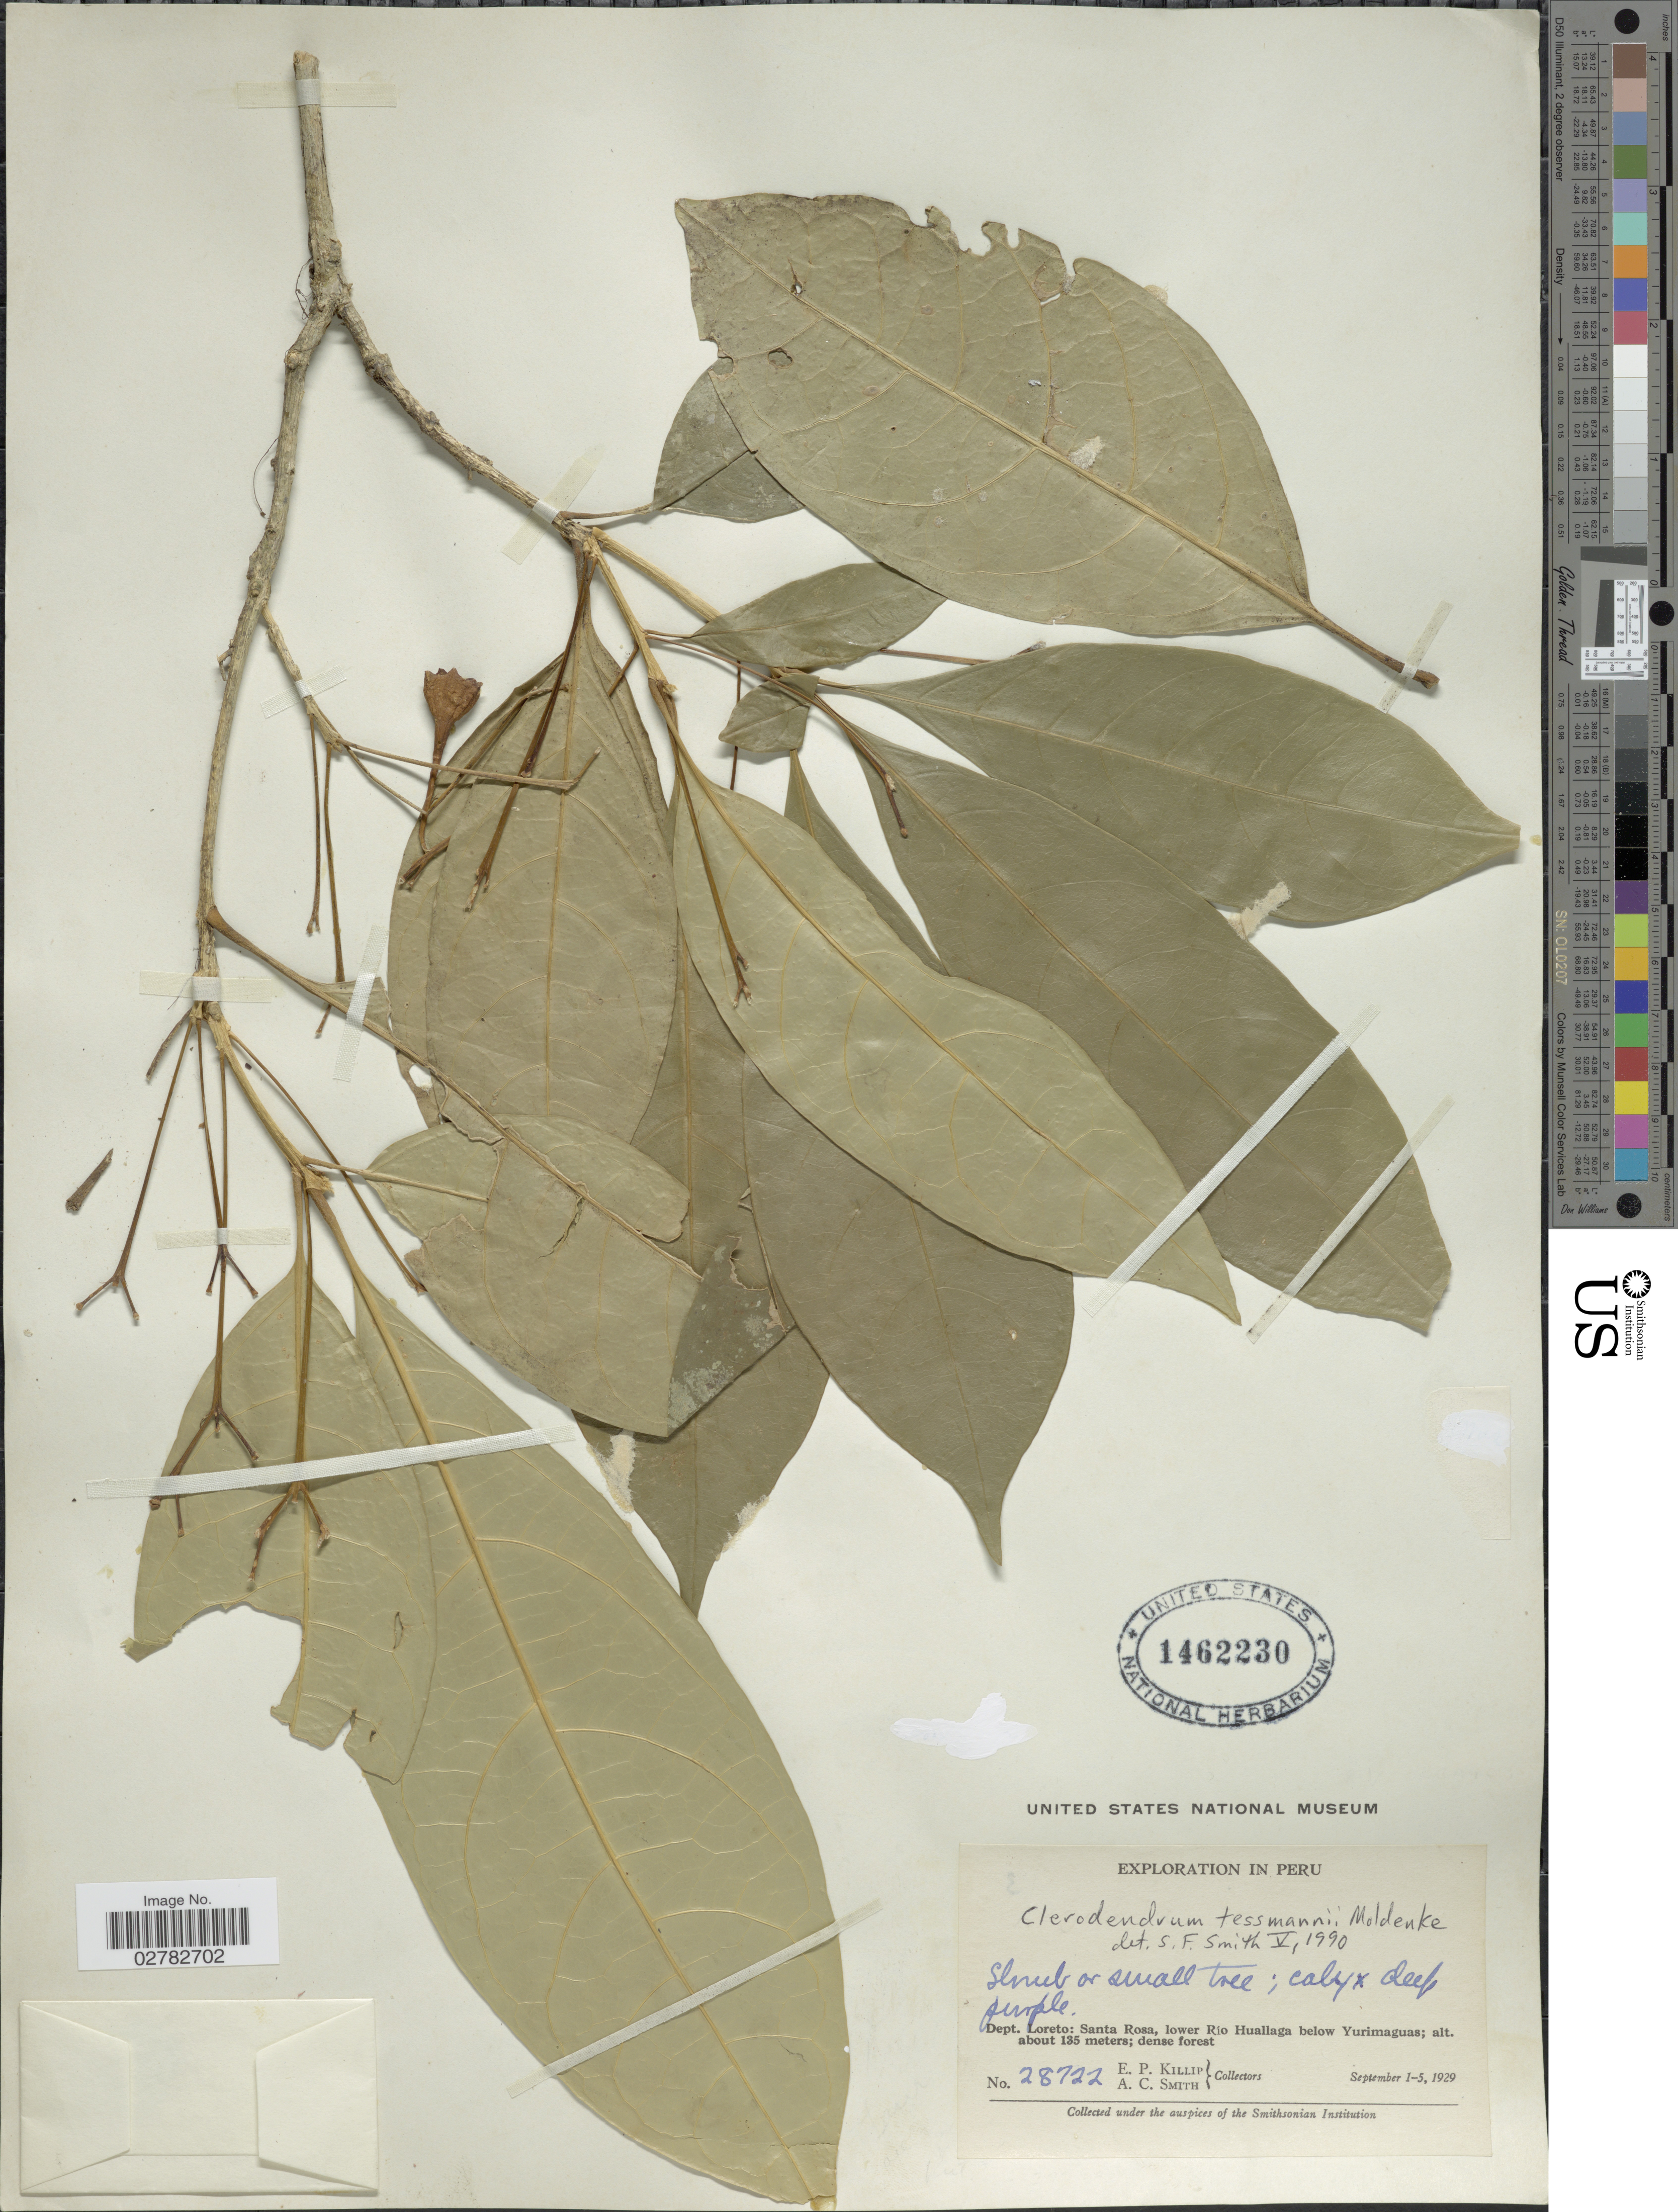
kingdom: Plantae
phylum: Tracheophyta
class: Magnoliopsida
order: Lamiales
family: Lamiaceae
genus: Clerodendrum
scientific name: Clerodendrum tessmannii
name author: Moldenke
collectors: E. P. Killip & A. C. Smith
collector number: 28722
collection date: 1929-09-01/1929-09-05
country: Peru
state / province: Loreto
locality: Dept. Loreto: Santa Rosa, lower Río Huallaga below Yurimaguas.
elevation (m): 135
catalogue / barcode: US 1462230